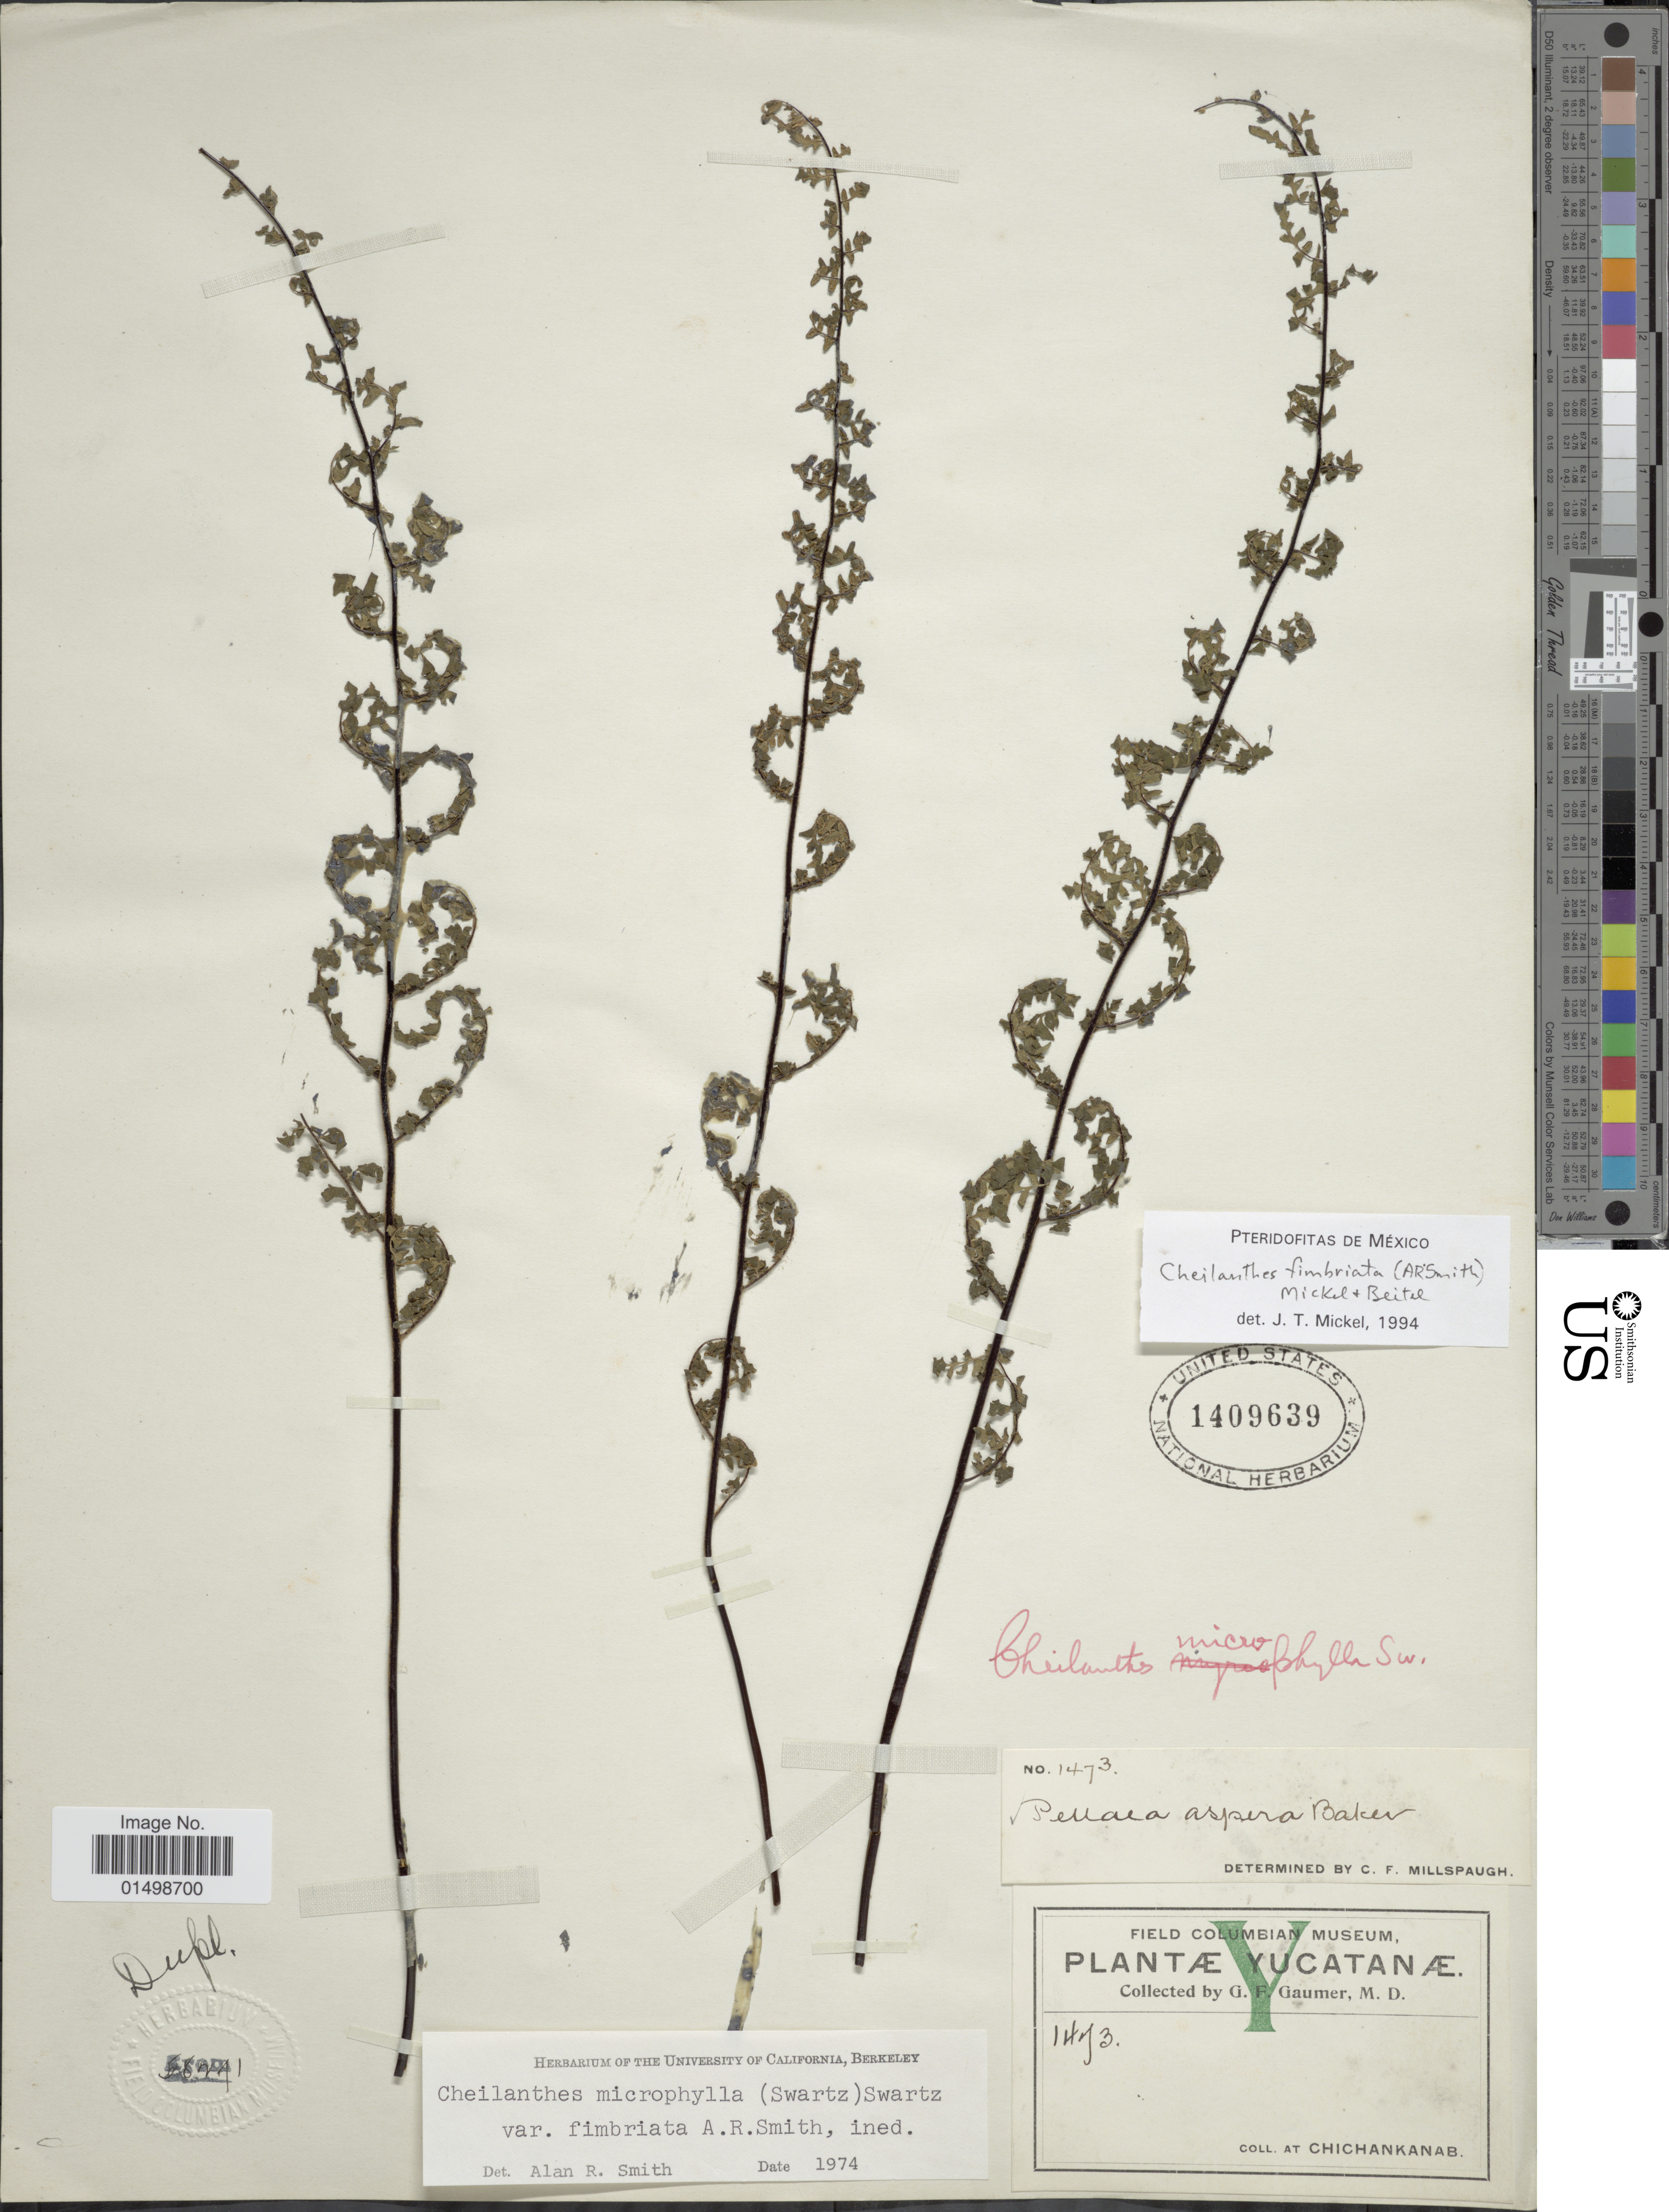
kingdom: Plantae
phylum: Tracheophyta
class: Polypodiopsida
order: Polypodiales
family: Pteridaceae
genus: Cheilanthes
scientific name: Cheilanthes fimbriata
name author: (A.R. Sm.) Mickel & Beitel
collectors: G. F. Gaumer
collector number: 1473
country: Mexico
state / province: Yucatán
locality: Yucatanæ, Chichankanab.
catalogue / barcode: US 1409639